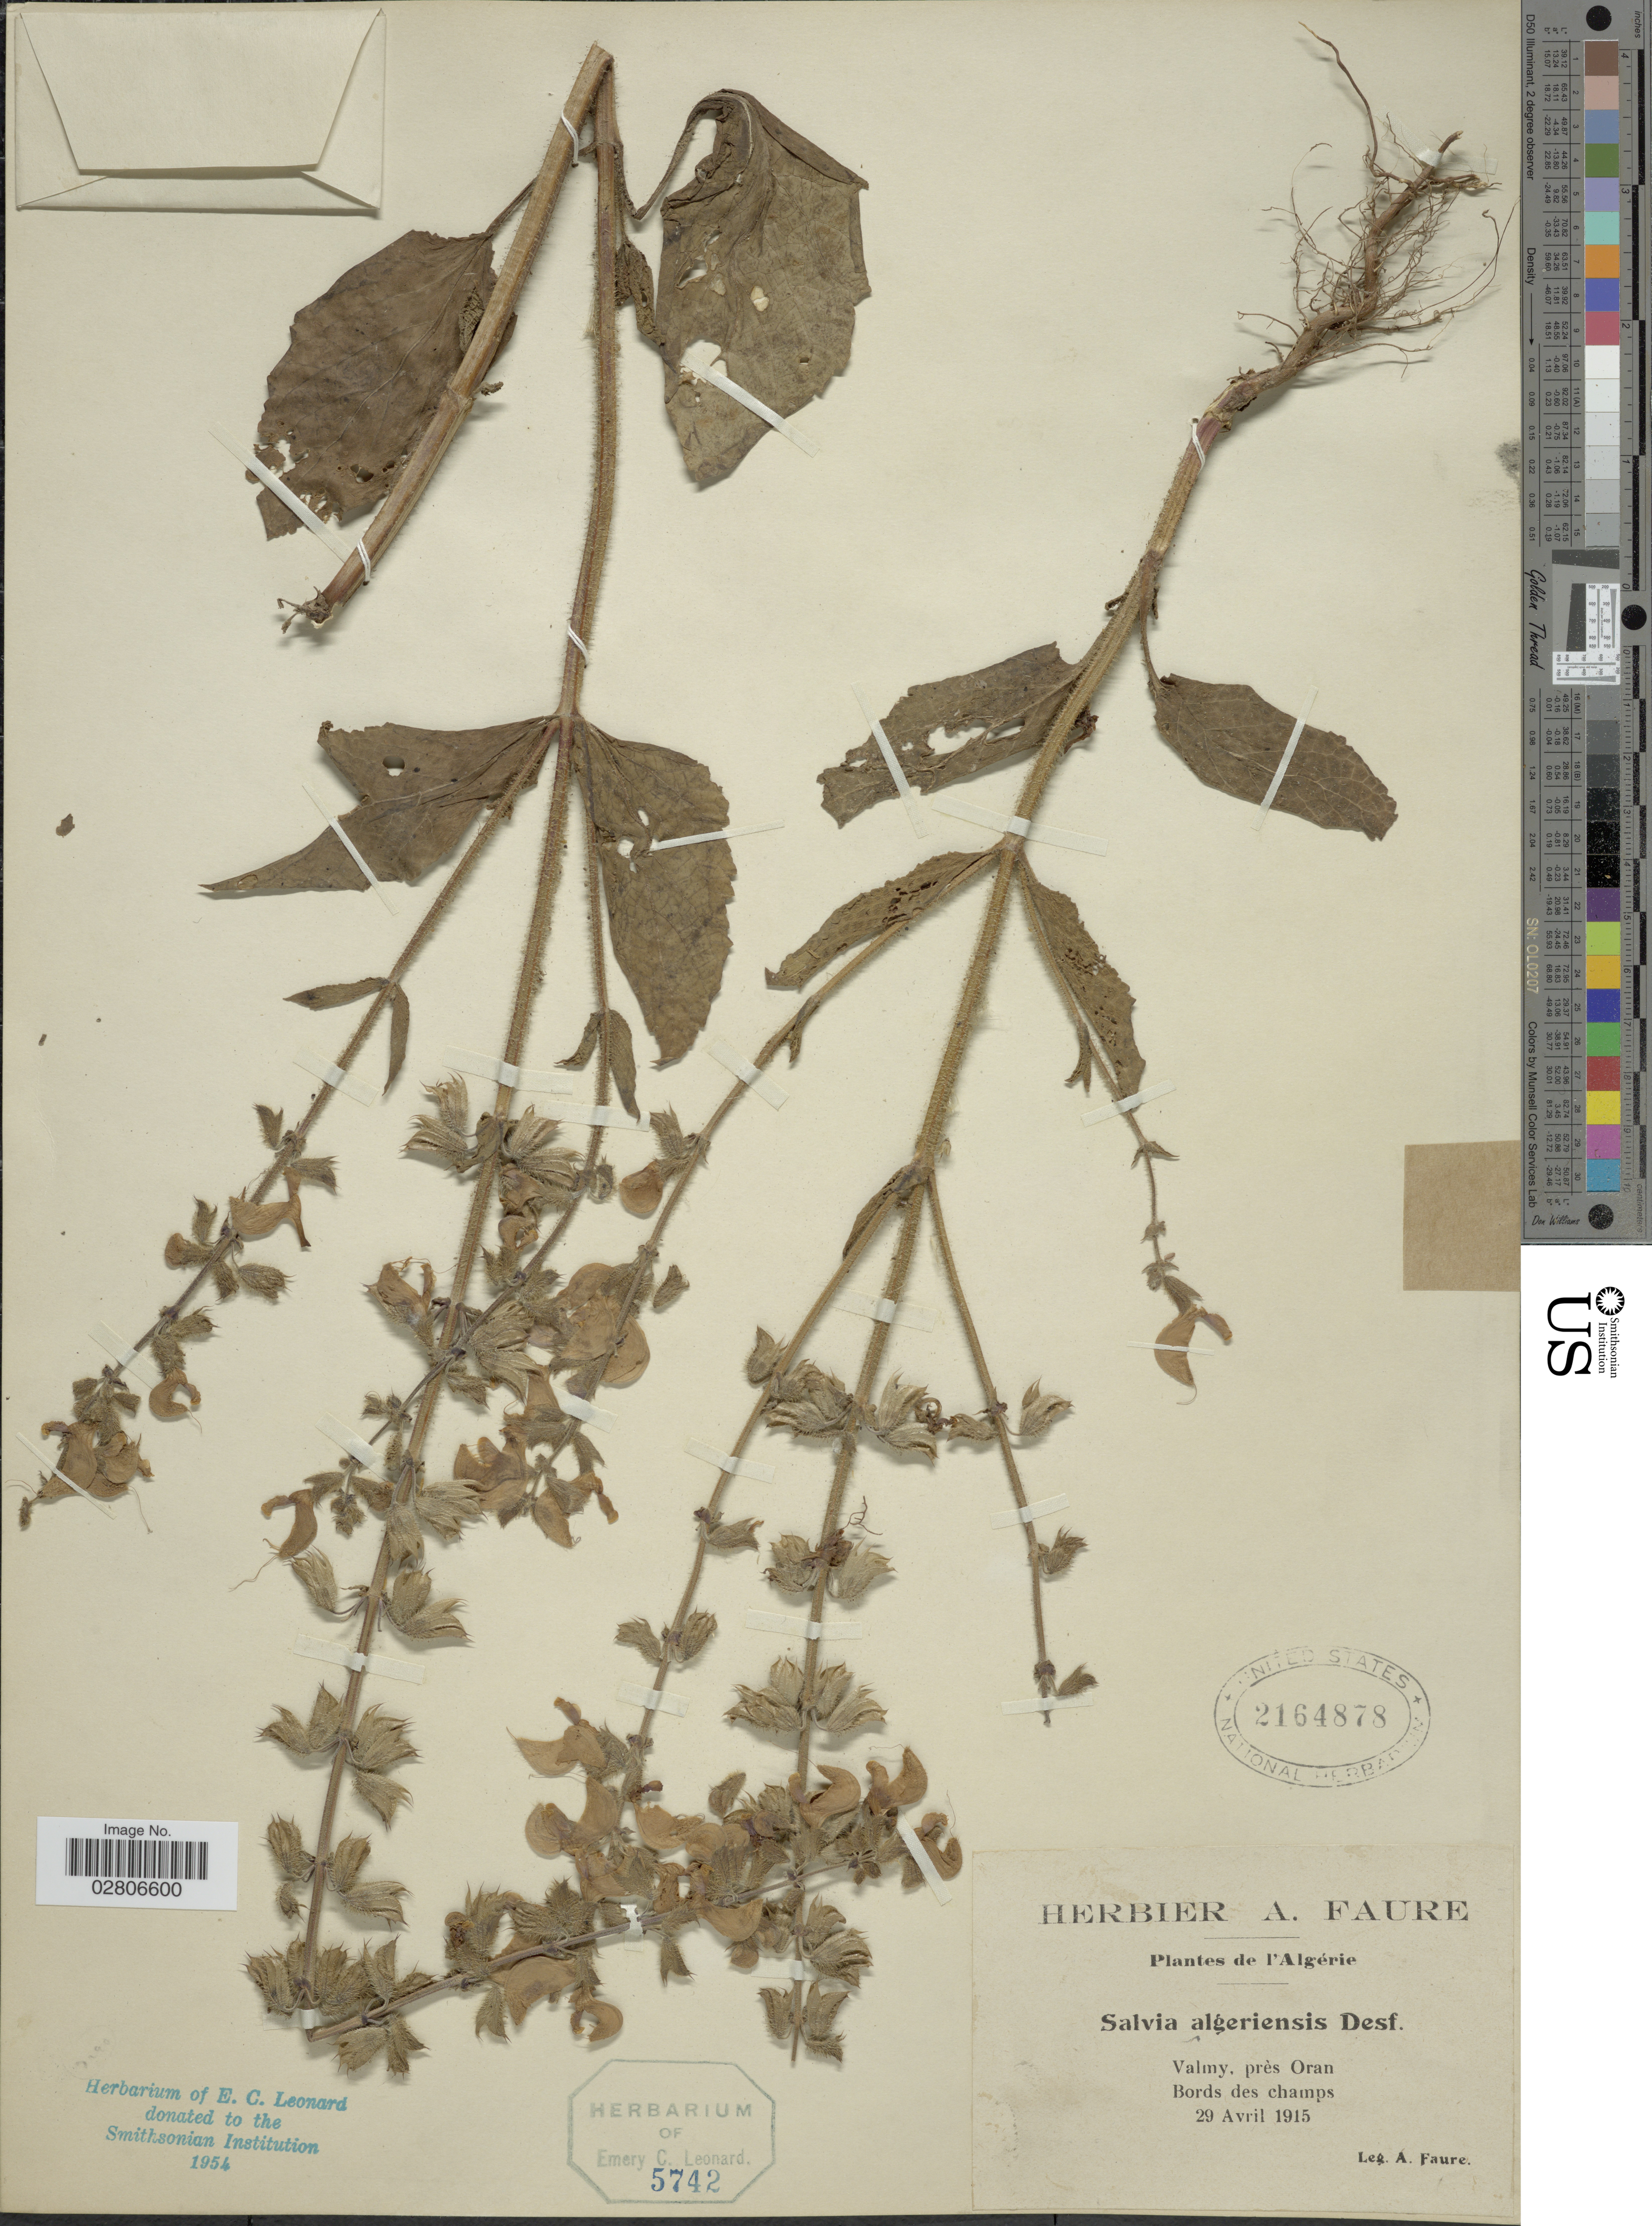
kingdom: Plantae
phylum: Tracheophyta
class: Magnoliopsida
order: Lamiales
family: Lamiaceae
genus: Salvia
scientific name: Salvia algeriensis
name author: Desf.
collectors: A. Faure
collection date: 1915-04-29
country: Algeria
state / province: Oran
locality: Valmy.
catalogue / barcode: US 2164878